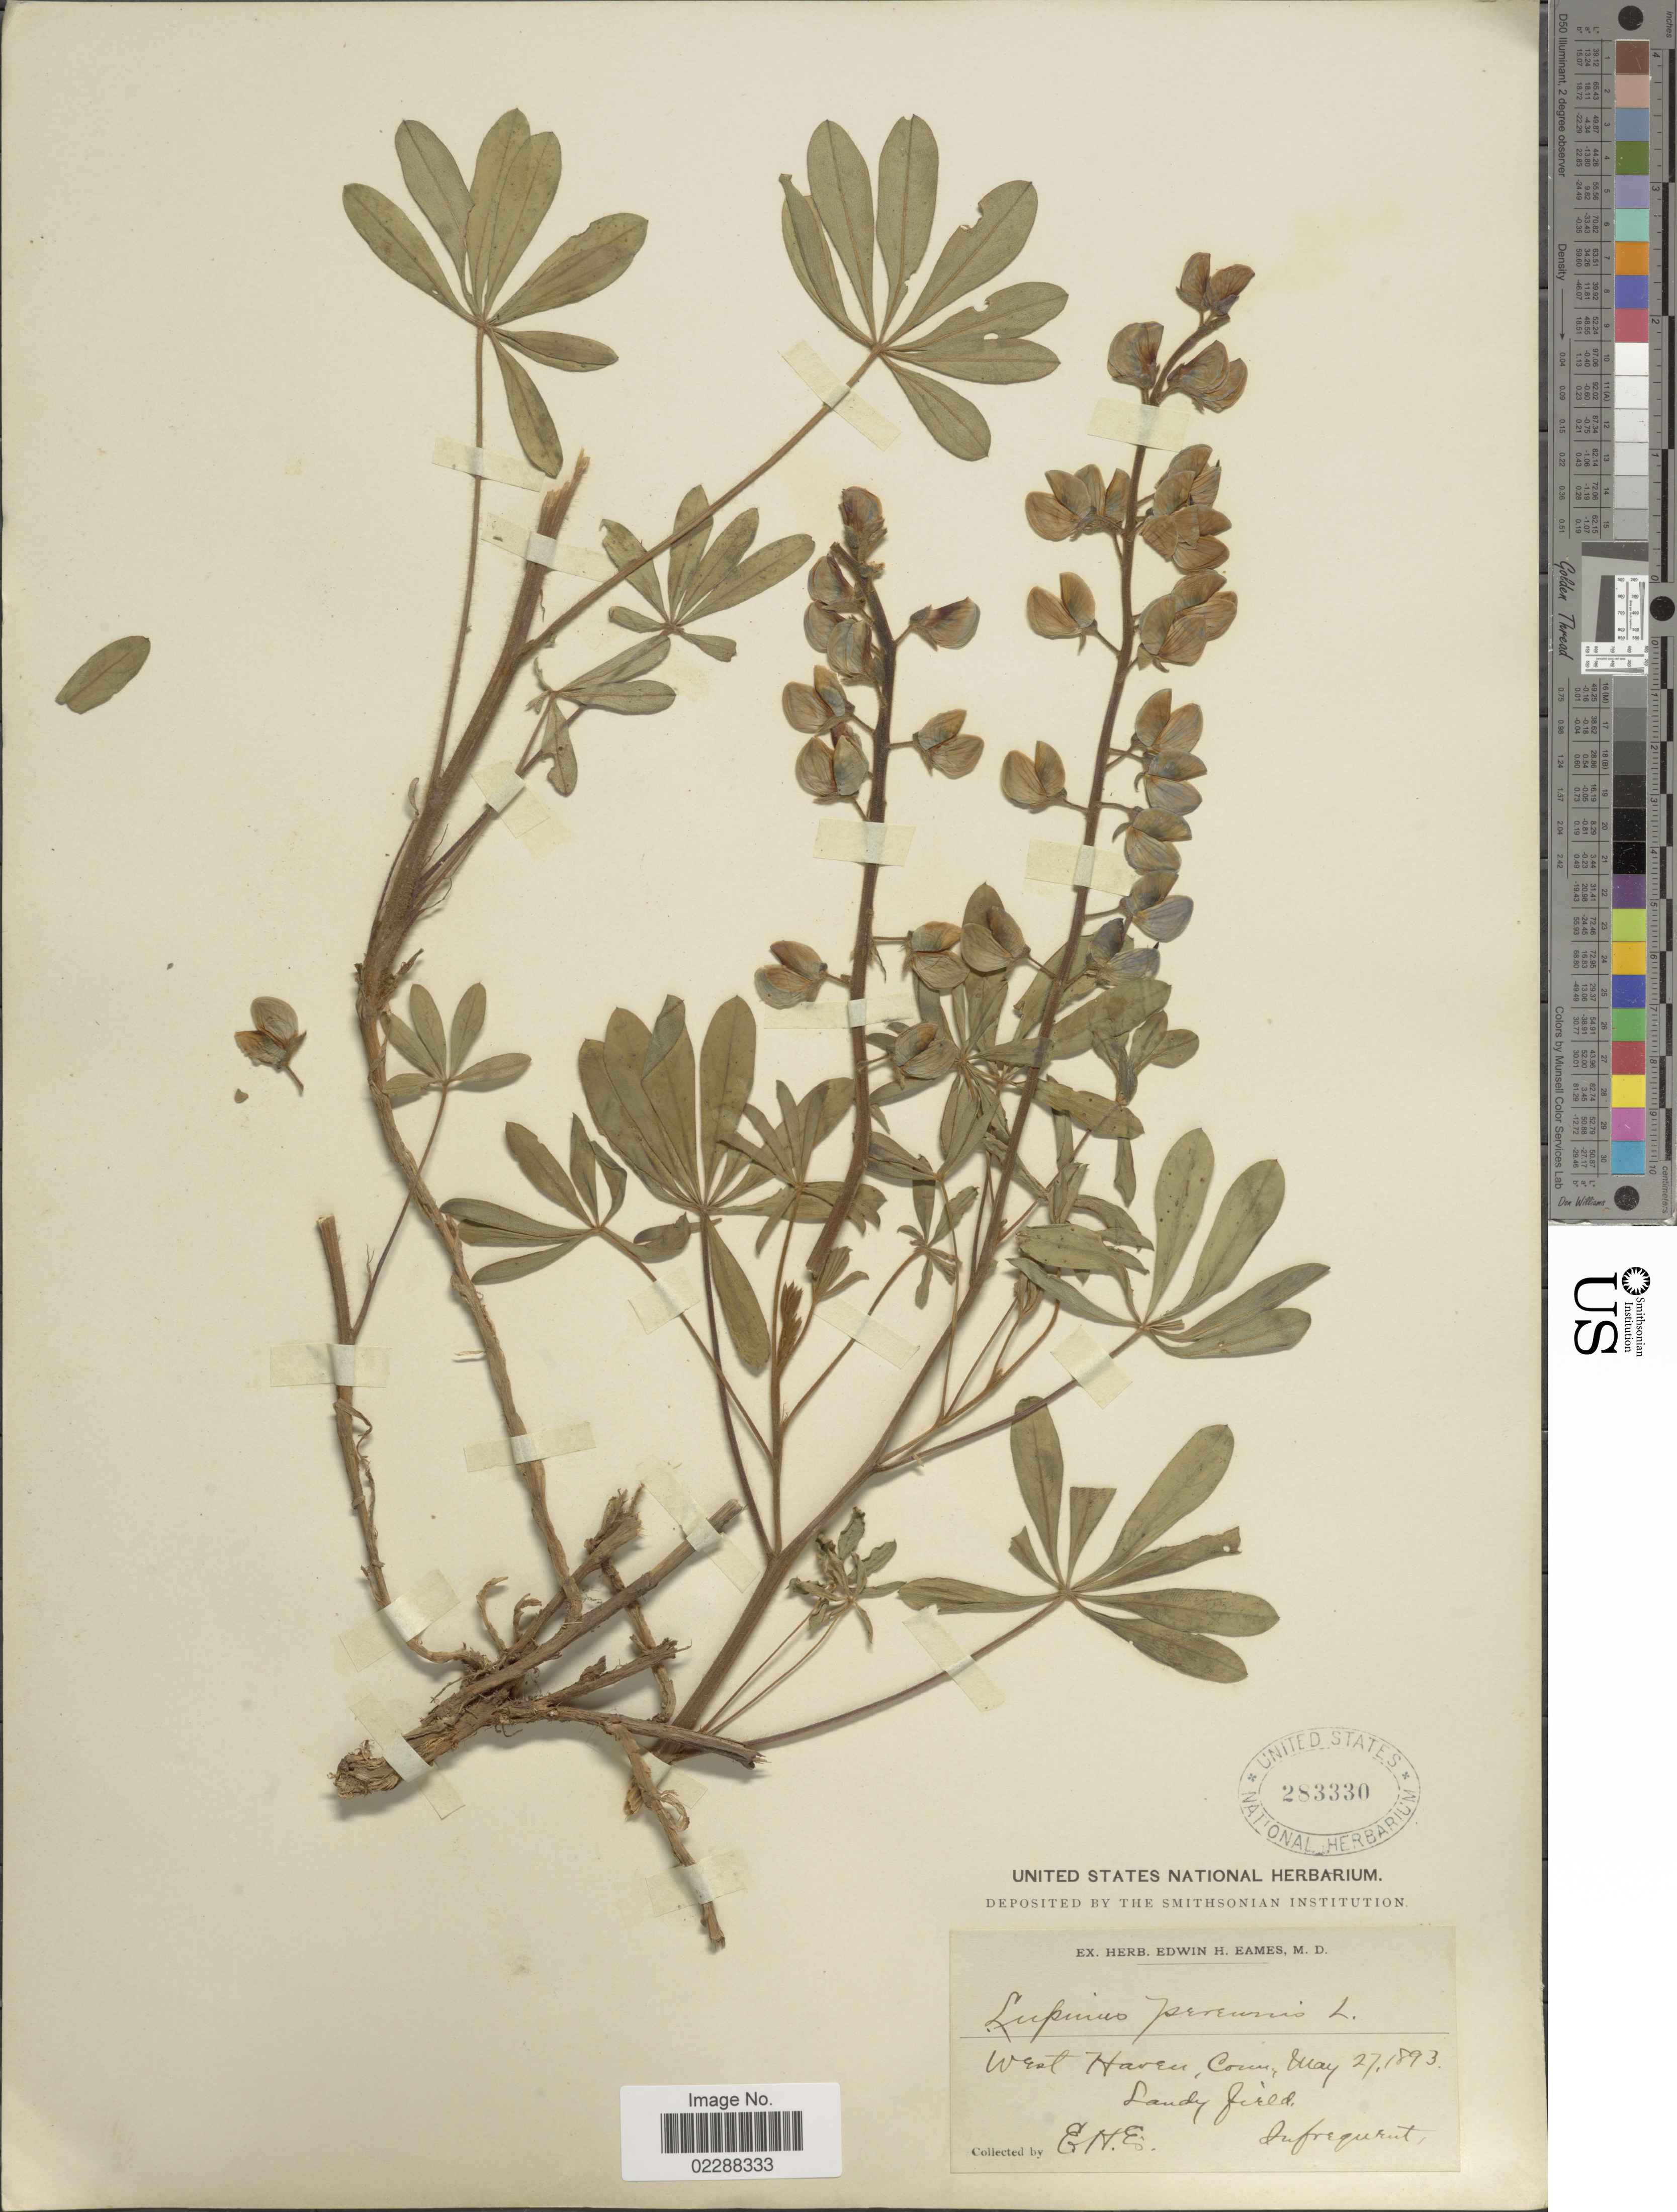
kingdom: Plantae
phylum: Tracheophyta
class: Magnoliopsida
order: Fabales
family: Fabaceae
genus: Lupinus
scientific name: Lupinus sp.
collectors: E. H. Eames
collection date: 1893-05-27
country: United States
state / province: Connecticut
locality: West Heaven, Conn.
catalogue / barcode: US 283330